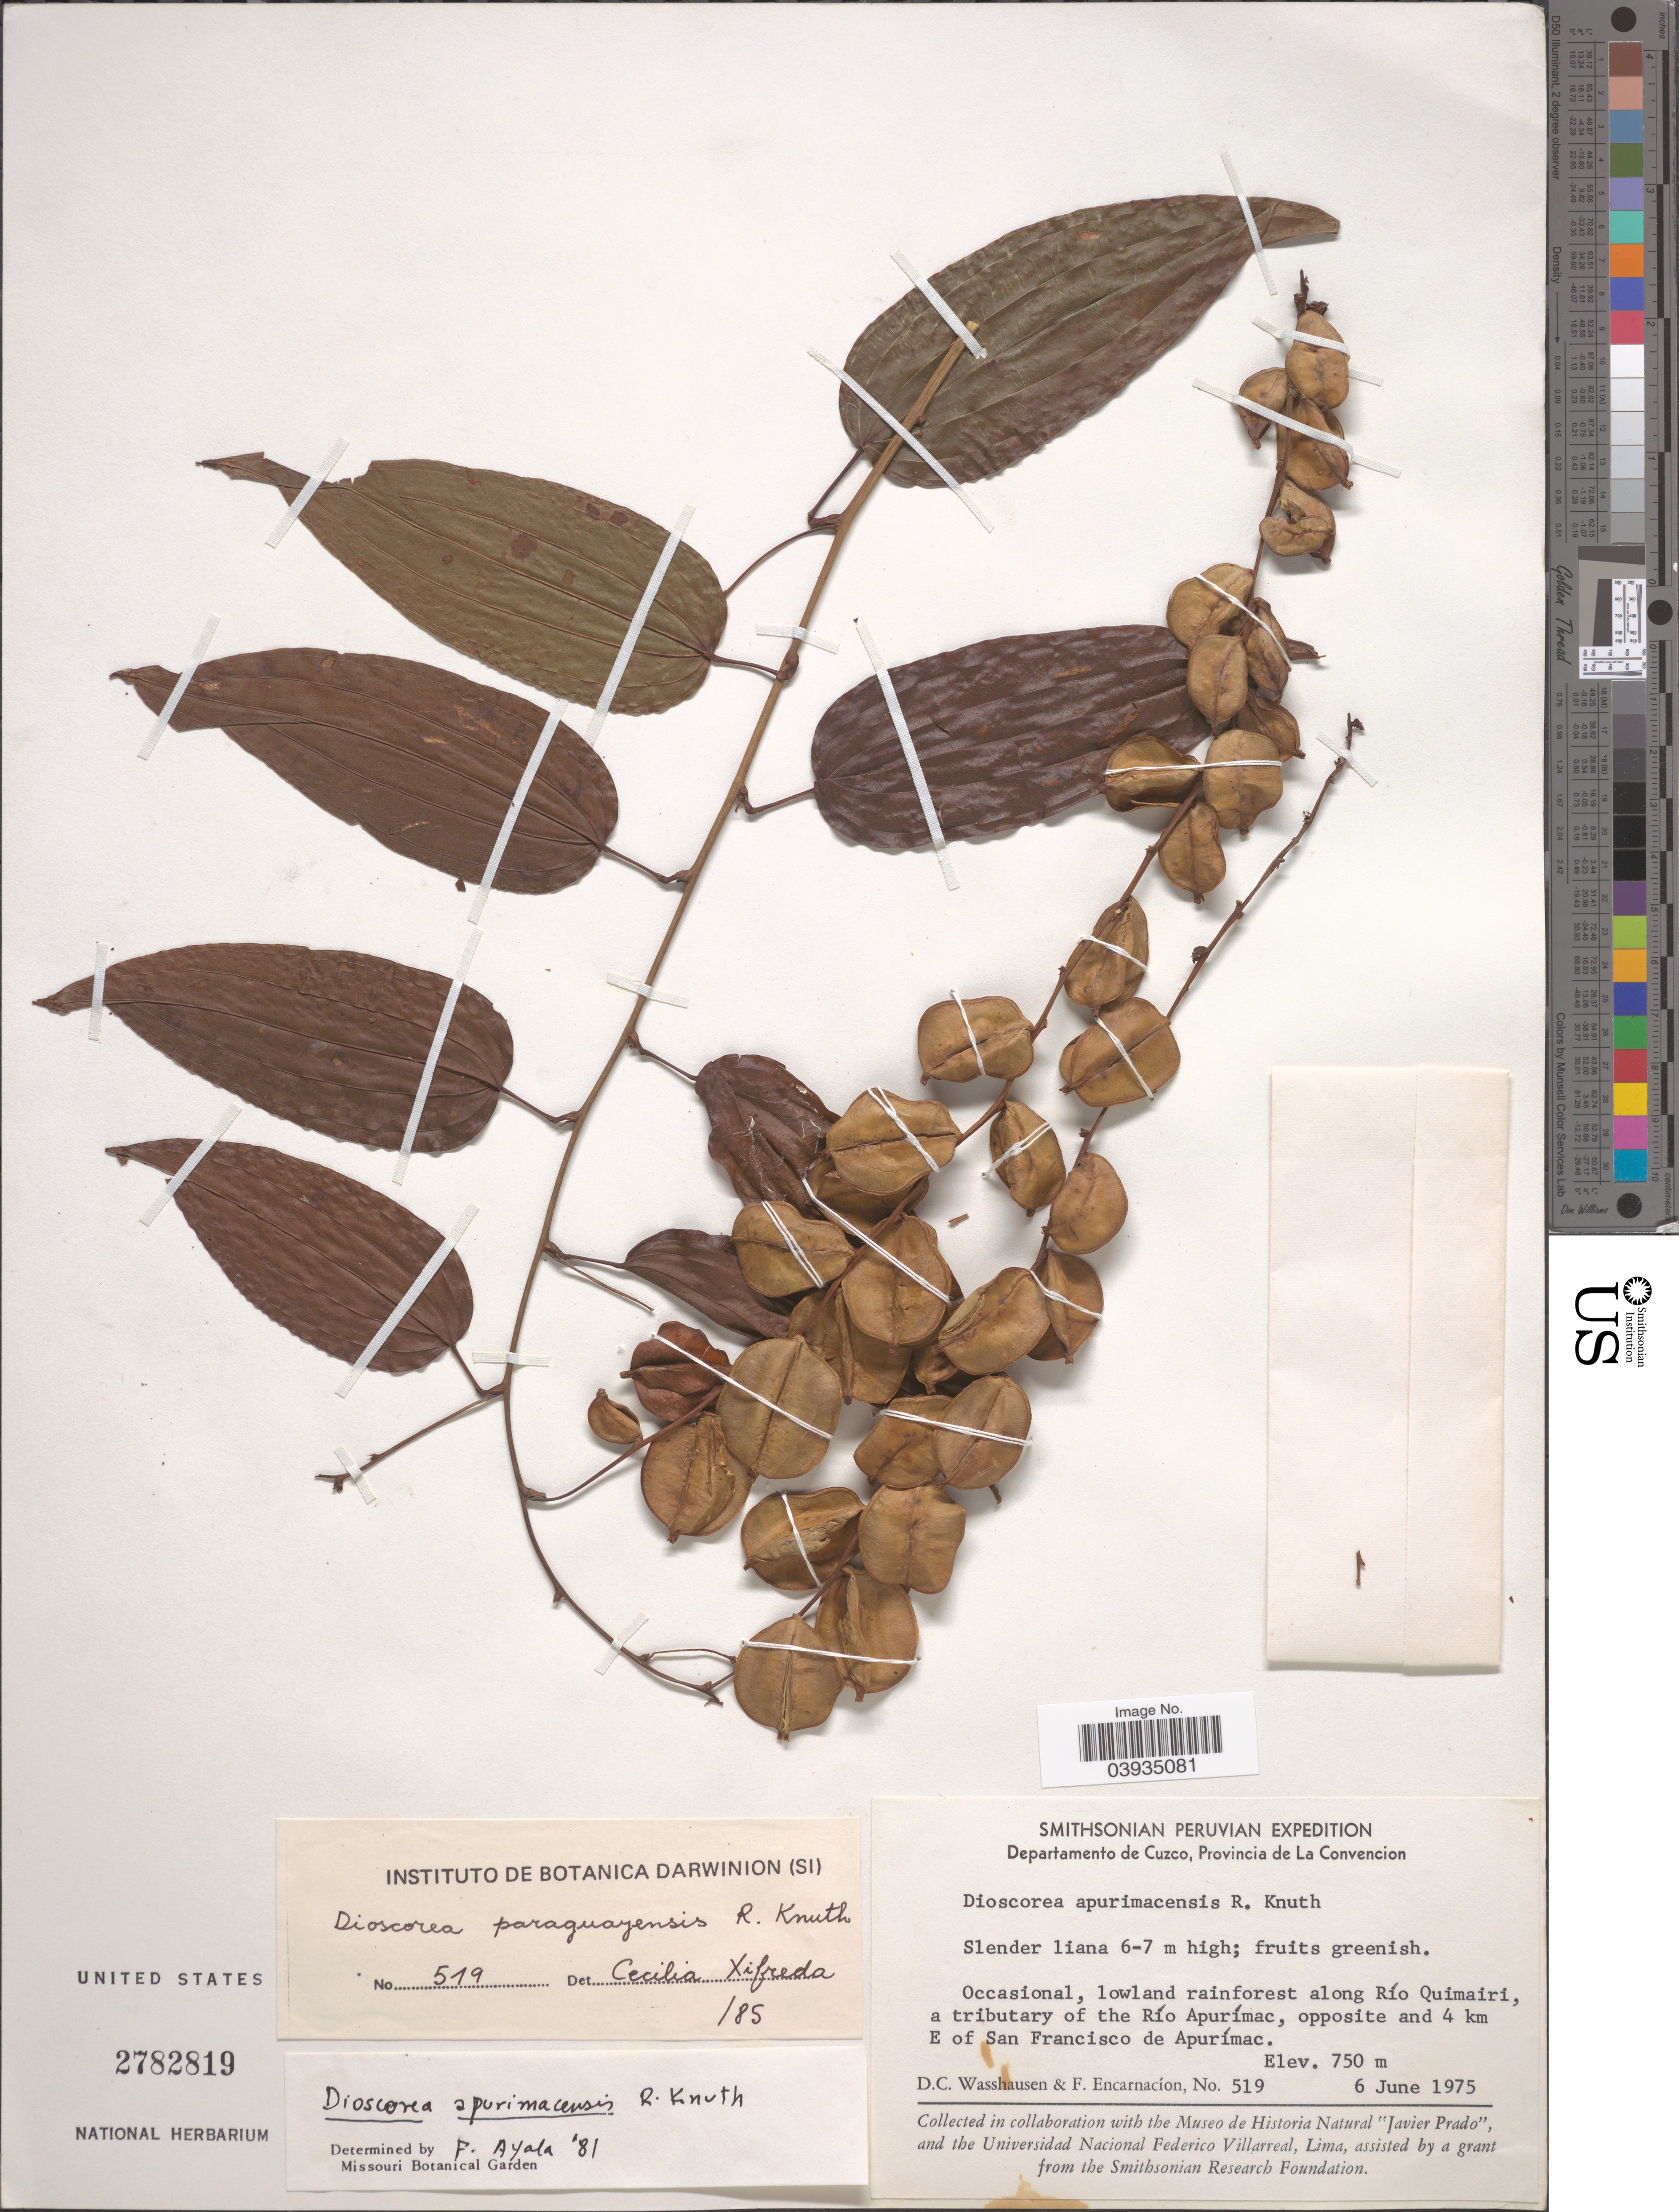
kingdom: Plantae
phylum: Tracheophyta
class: Liliopsida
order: Dioscoreales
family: Dioscoreaceae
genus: Dioscorea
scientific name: Dioscorea apurimacensis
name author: R. Knuth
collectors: D. C. Wasshausen & F. Encarnación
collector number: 519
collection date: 1975-06-06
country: Peru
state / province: Cusco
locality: Departamento de Cuzco, Provincia de La Convencion. Along Río Quimairi, a tributary of the Río Apurímac, opposite and 4 km E of San Francisco de Apurímac.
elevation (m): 750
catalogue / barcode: US 2782819